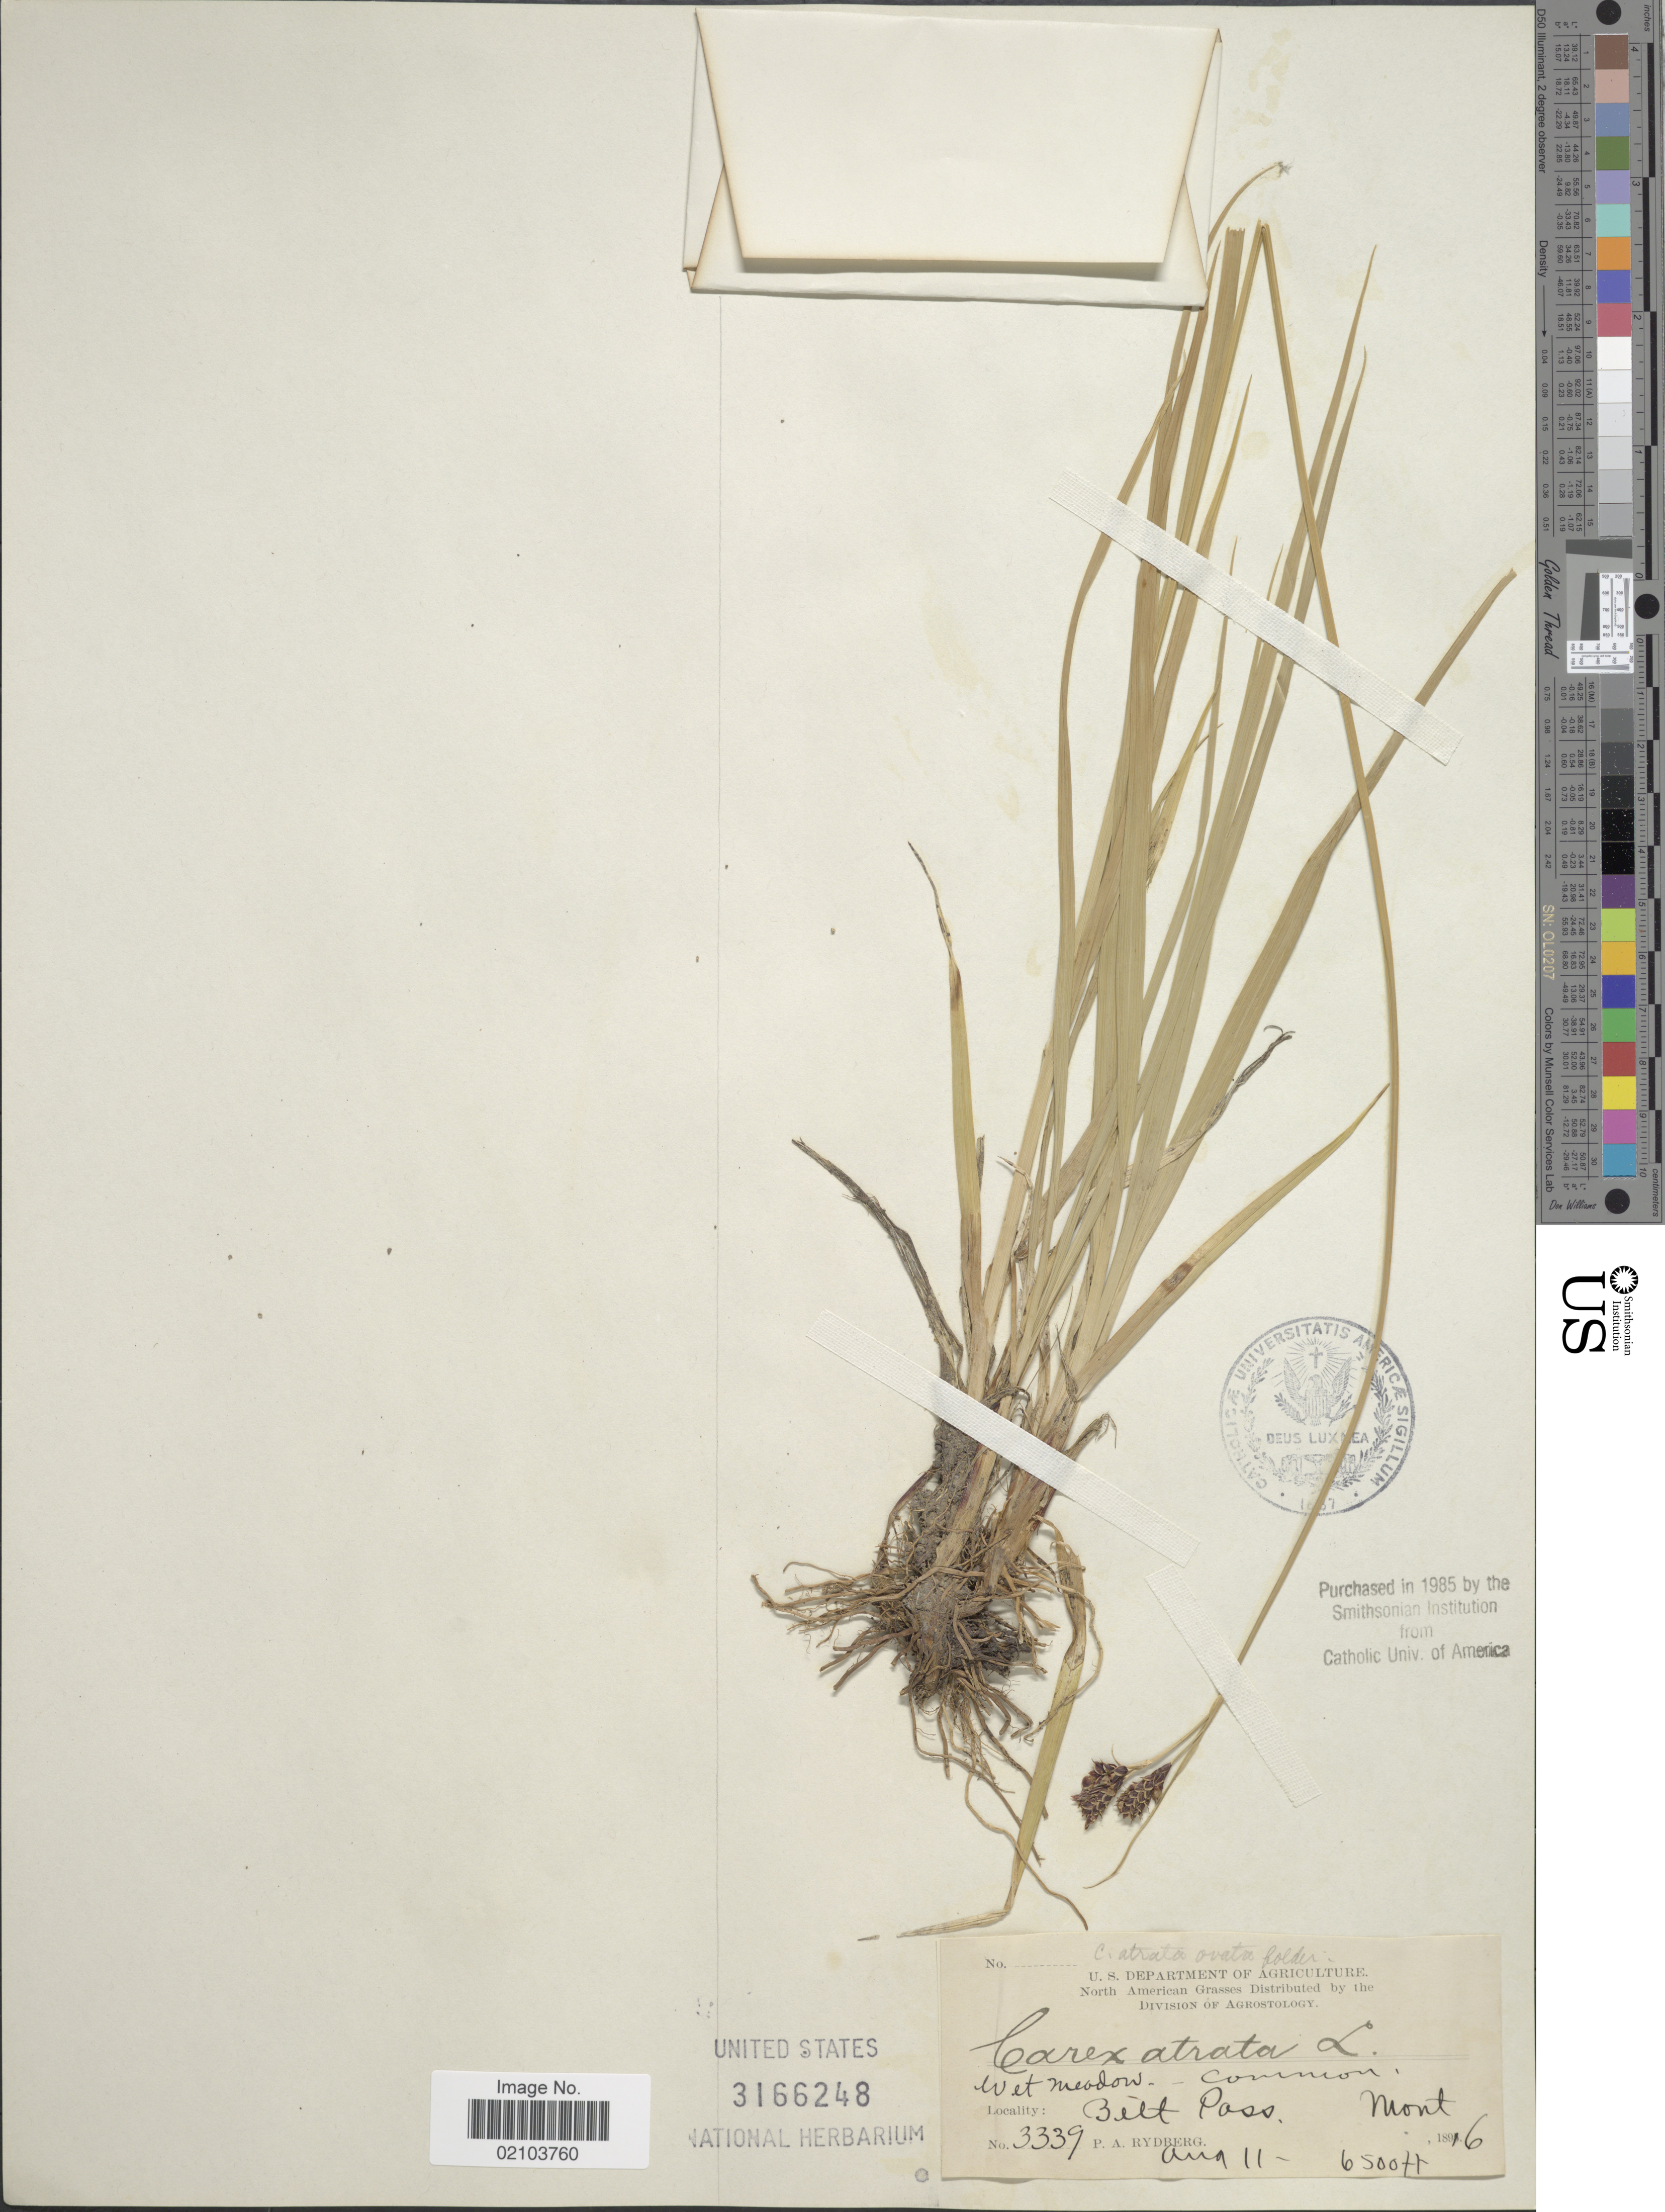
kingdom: Plantae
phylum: Tracheophyta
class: Liliopsida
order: Poales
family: Cyperaceae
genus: Carex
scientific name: Carex atrata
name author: L.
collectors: P. A. Rydberg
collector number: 3339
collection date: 1896-08-11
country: United States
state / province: Montana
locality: Belt Pass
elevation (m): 1981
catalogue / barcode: US 3166248